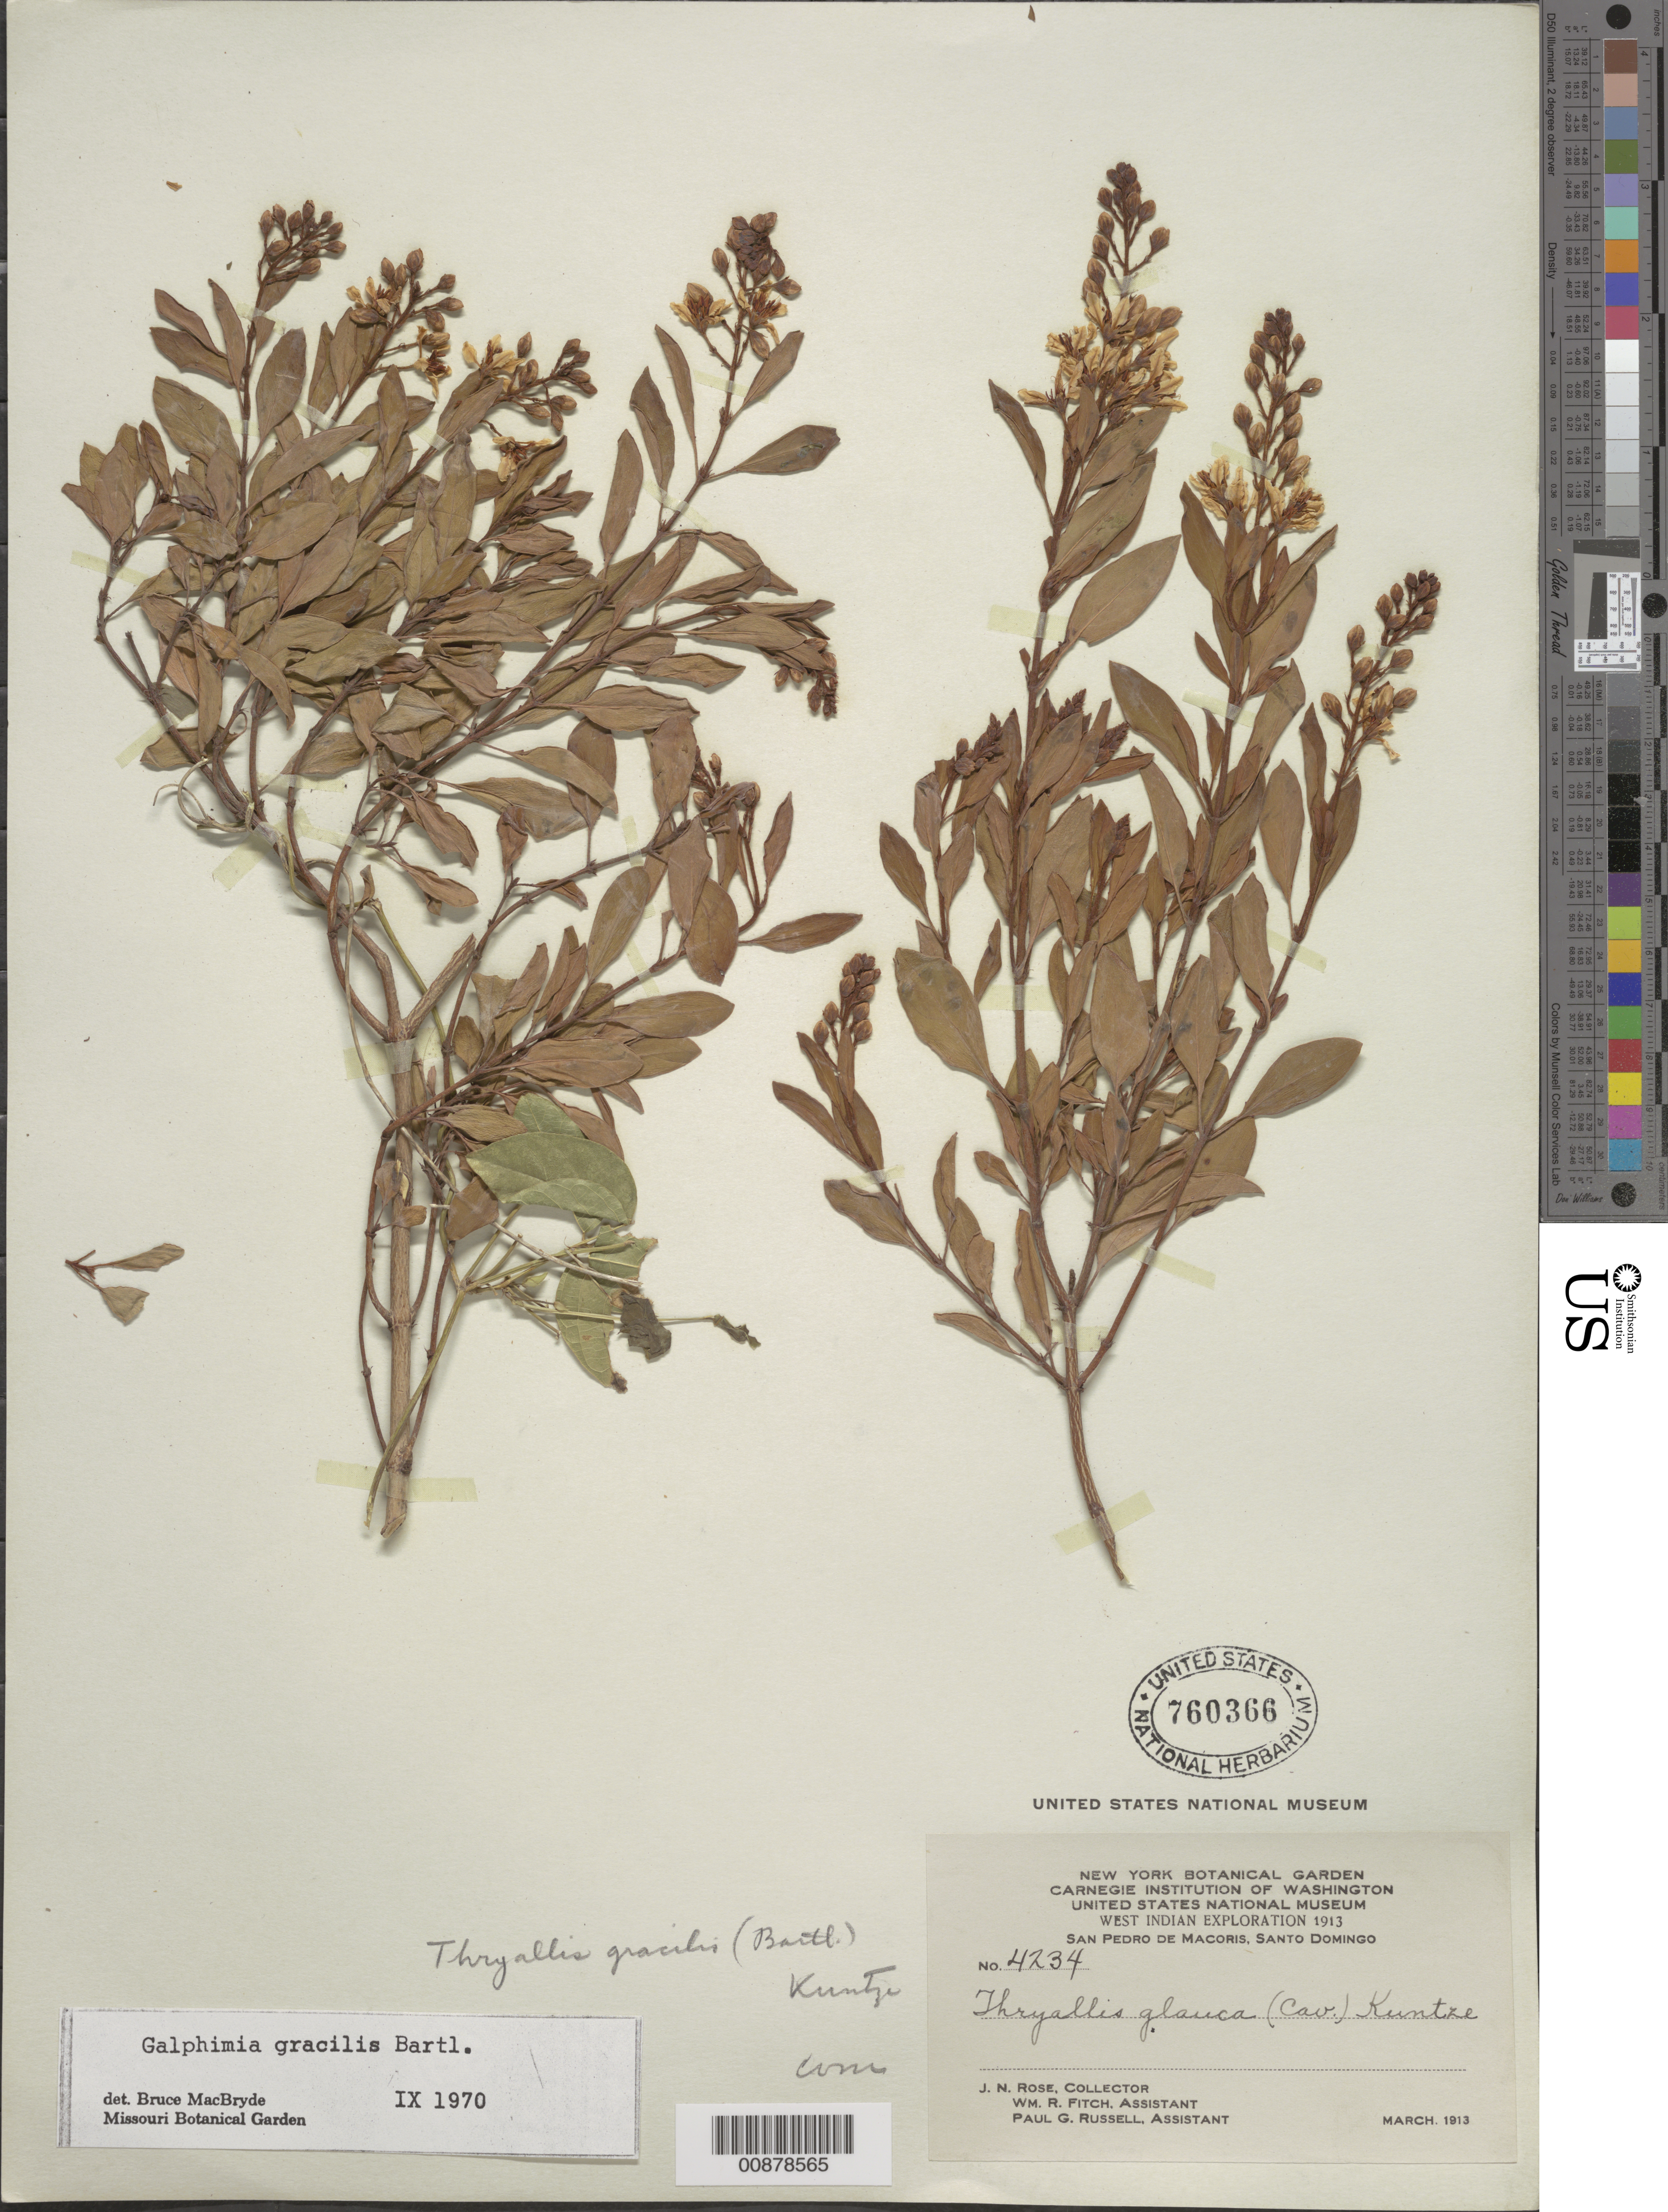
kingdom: Plantae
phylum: Tracheophyta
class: Magnoliopsida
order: Malpighiales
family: Malpighiaceae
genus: Galphimia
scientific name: Galphimia gracilis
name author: Bartl.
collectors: J. N. Rose, W. R. Fitch & P. G. Russell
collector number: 4234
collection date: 1913-03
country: Dominican Republic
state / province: San Pedro de Macorís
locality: Santo Domingo.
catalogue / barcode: US 760366